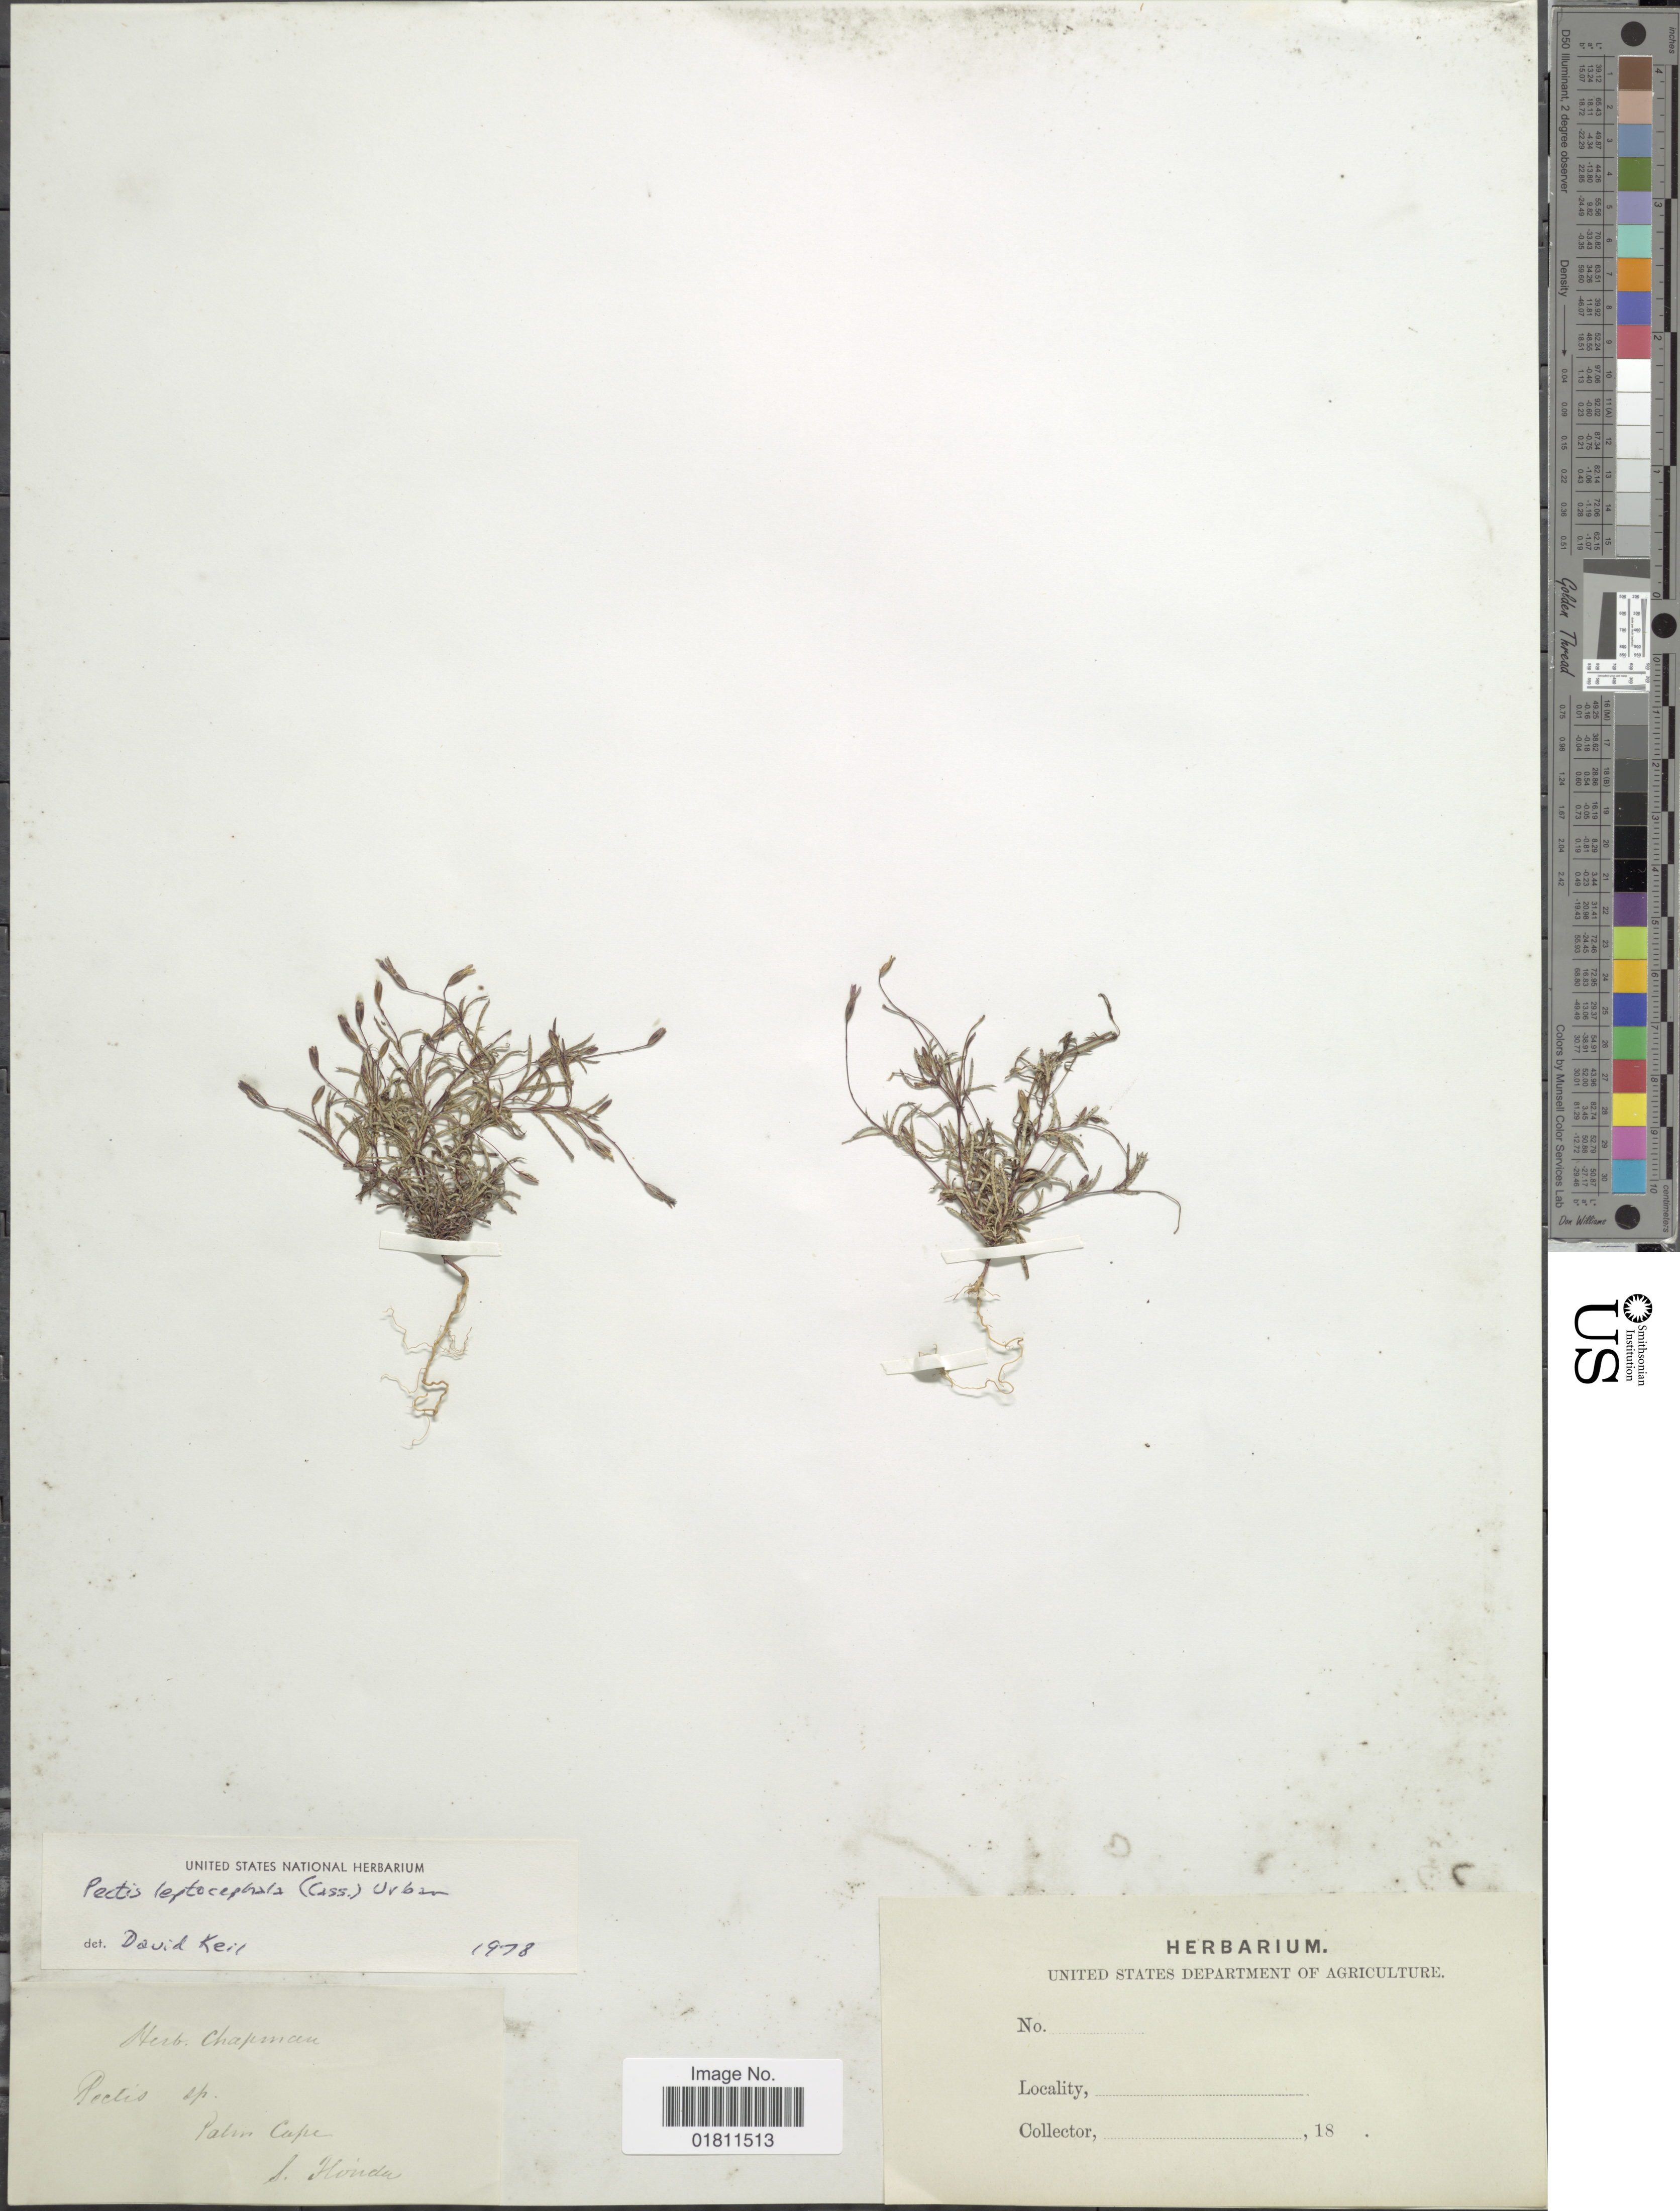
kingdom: Plantae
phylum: Tracheophyta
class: Magnoliopsida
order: Asterales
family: Asteraceae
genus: Pectis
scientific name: Pectis leptocephala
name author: (Cass.) Urb.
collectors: ex herb. Chapman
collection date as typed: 18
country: United States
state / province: Florida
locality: S. Florida.